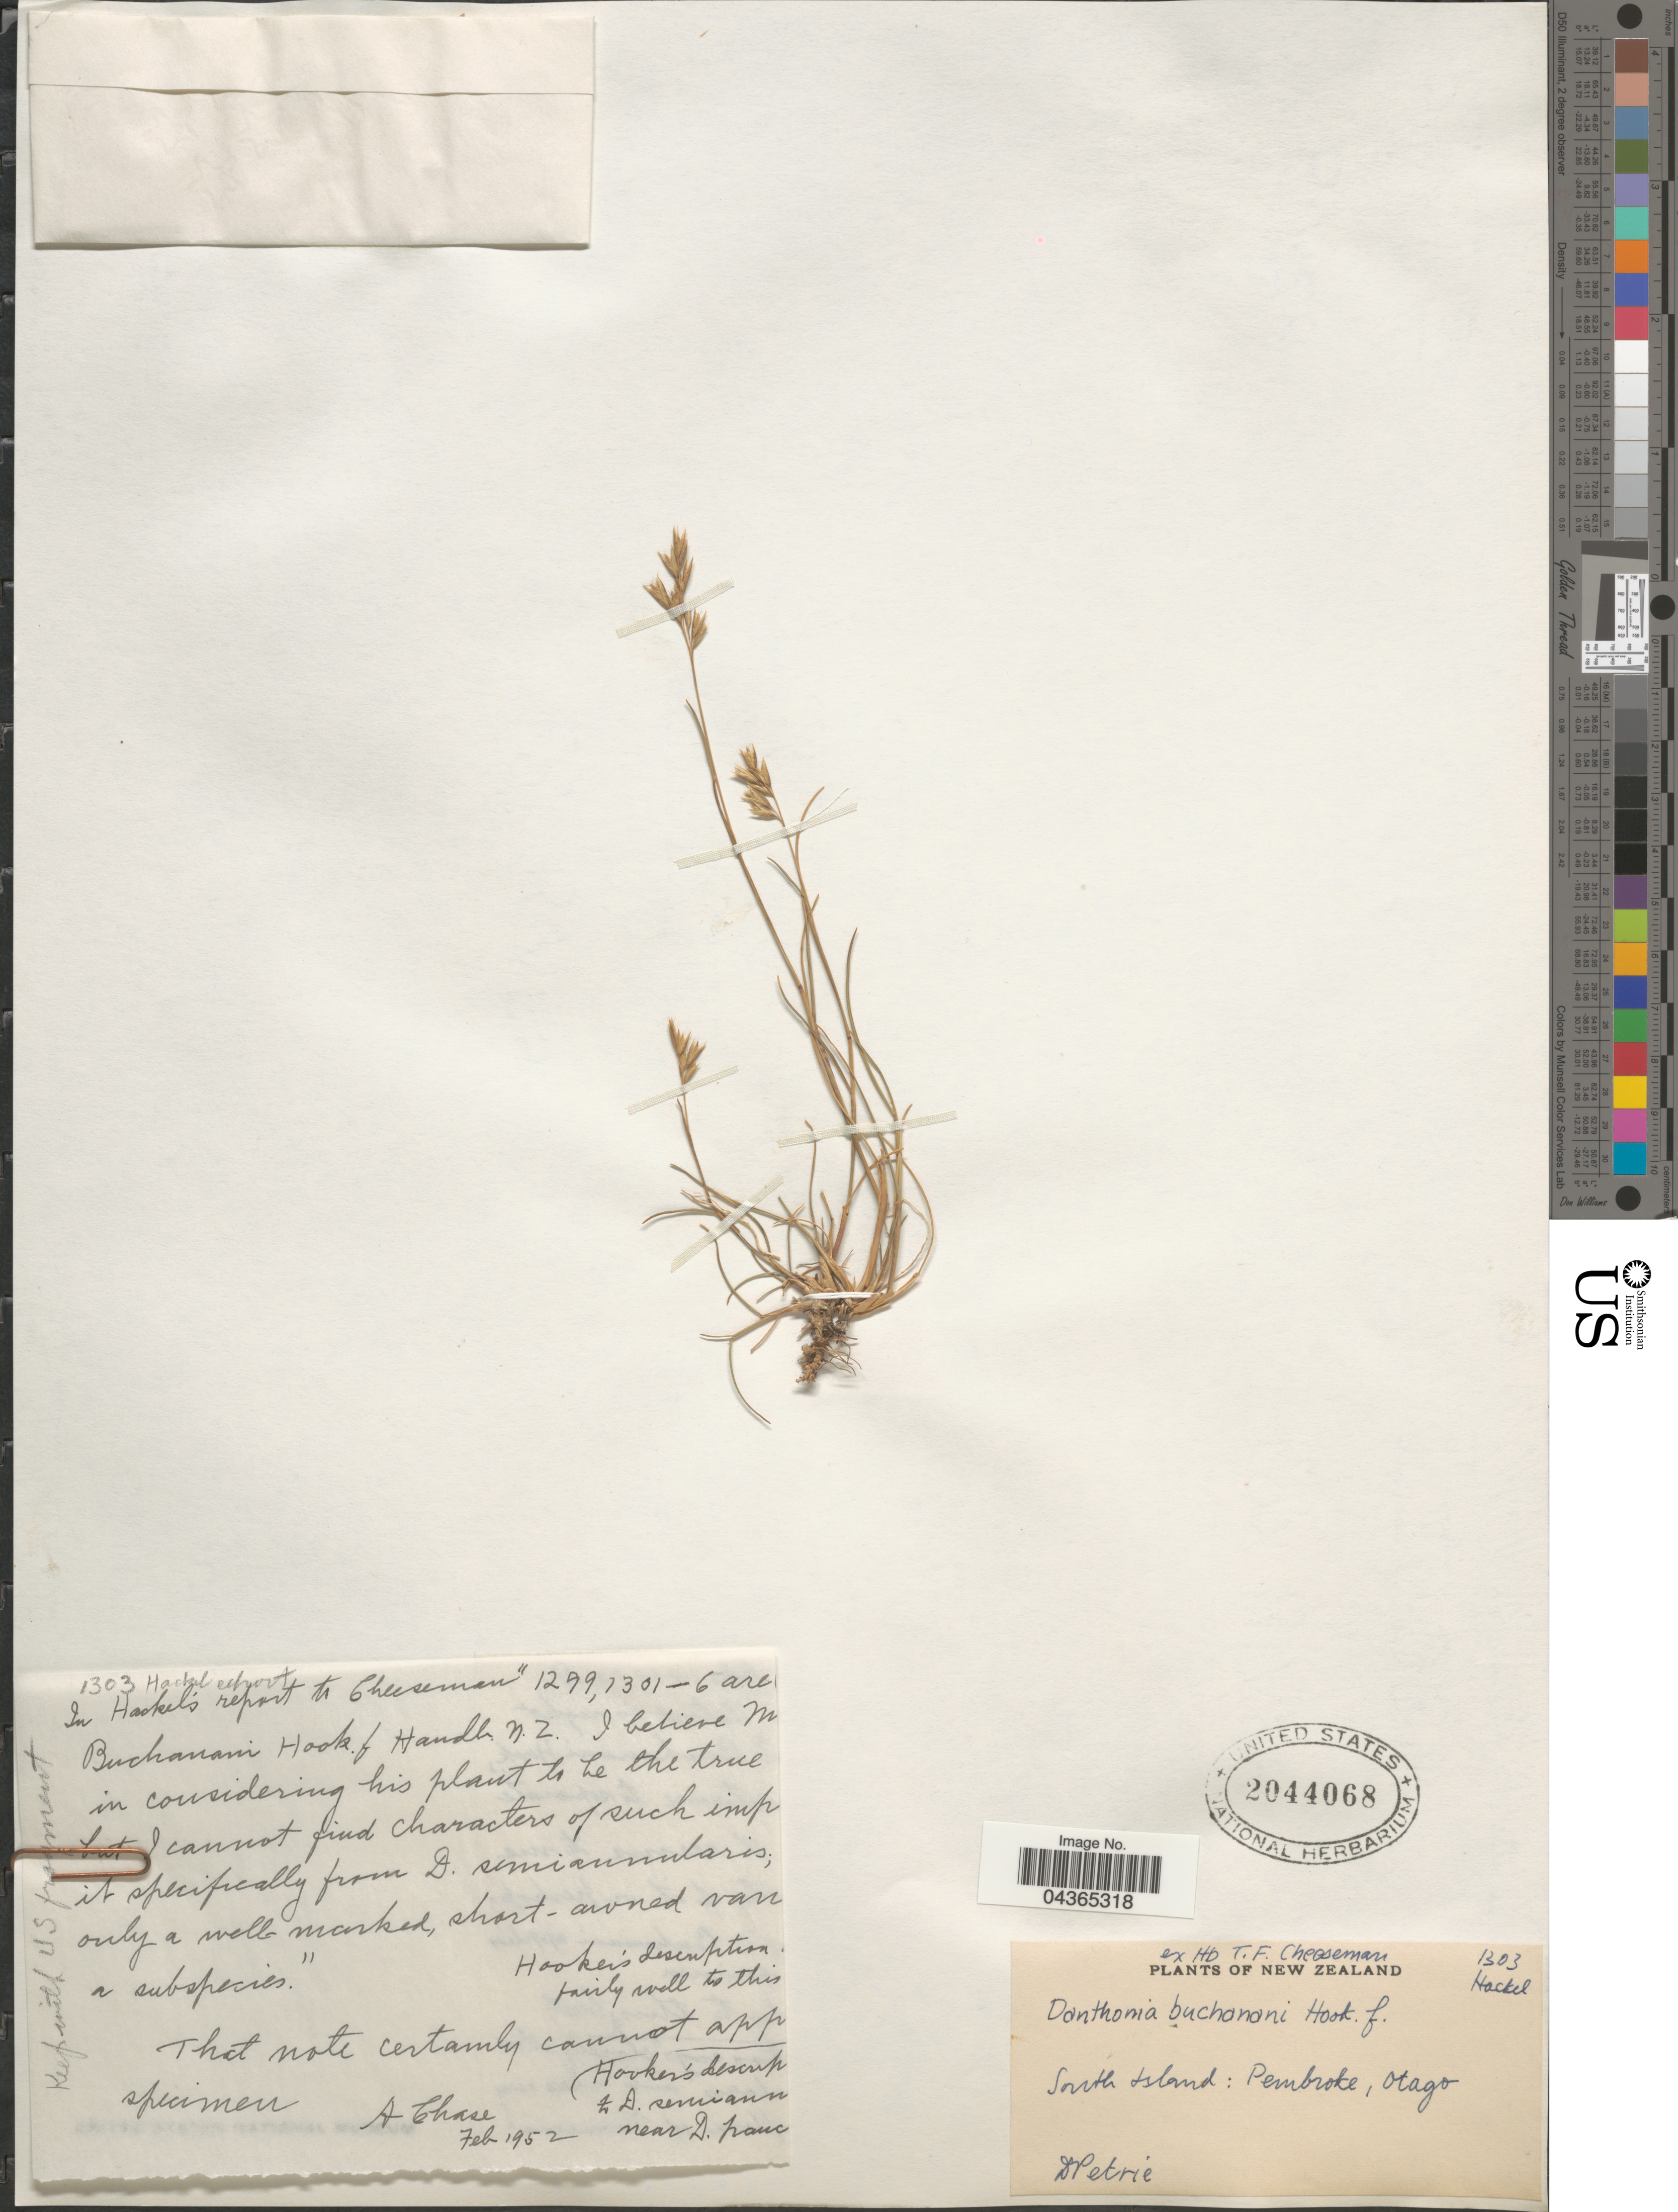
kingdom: Plantae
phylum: Tracheophyta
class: Liliopsida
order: Poales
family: Poaceae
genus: Rytidosperma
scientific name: Rytidosperma buchananii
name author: (Hook. f.) Connor & Edgar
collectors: D. Petrie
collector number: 1303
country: New Zealand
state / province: Otago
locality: South Island: Pembroke, Otago.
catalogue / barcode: US 2044068